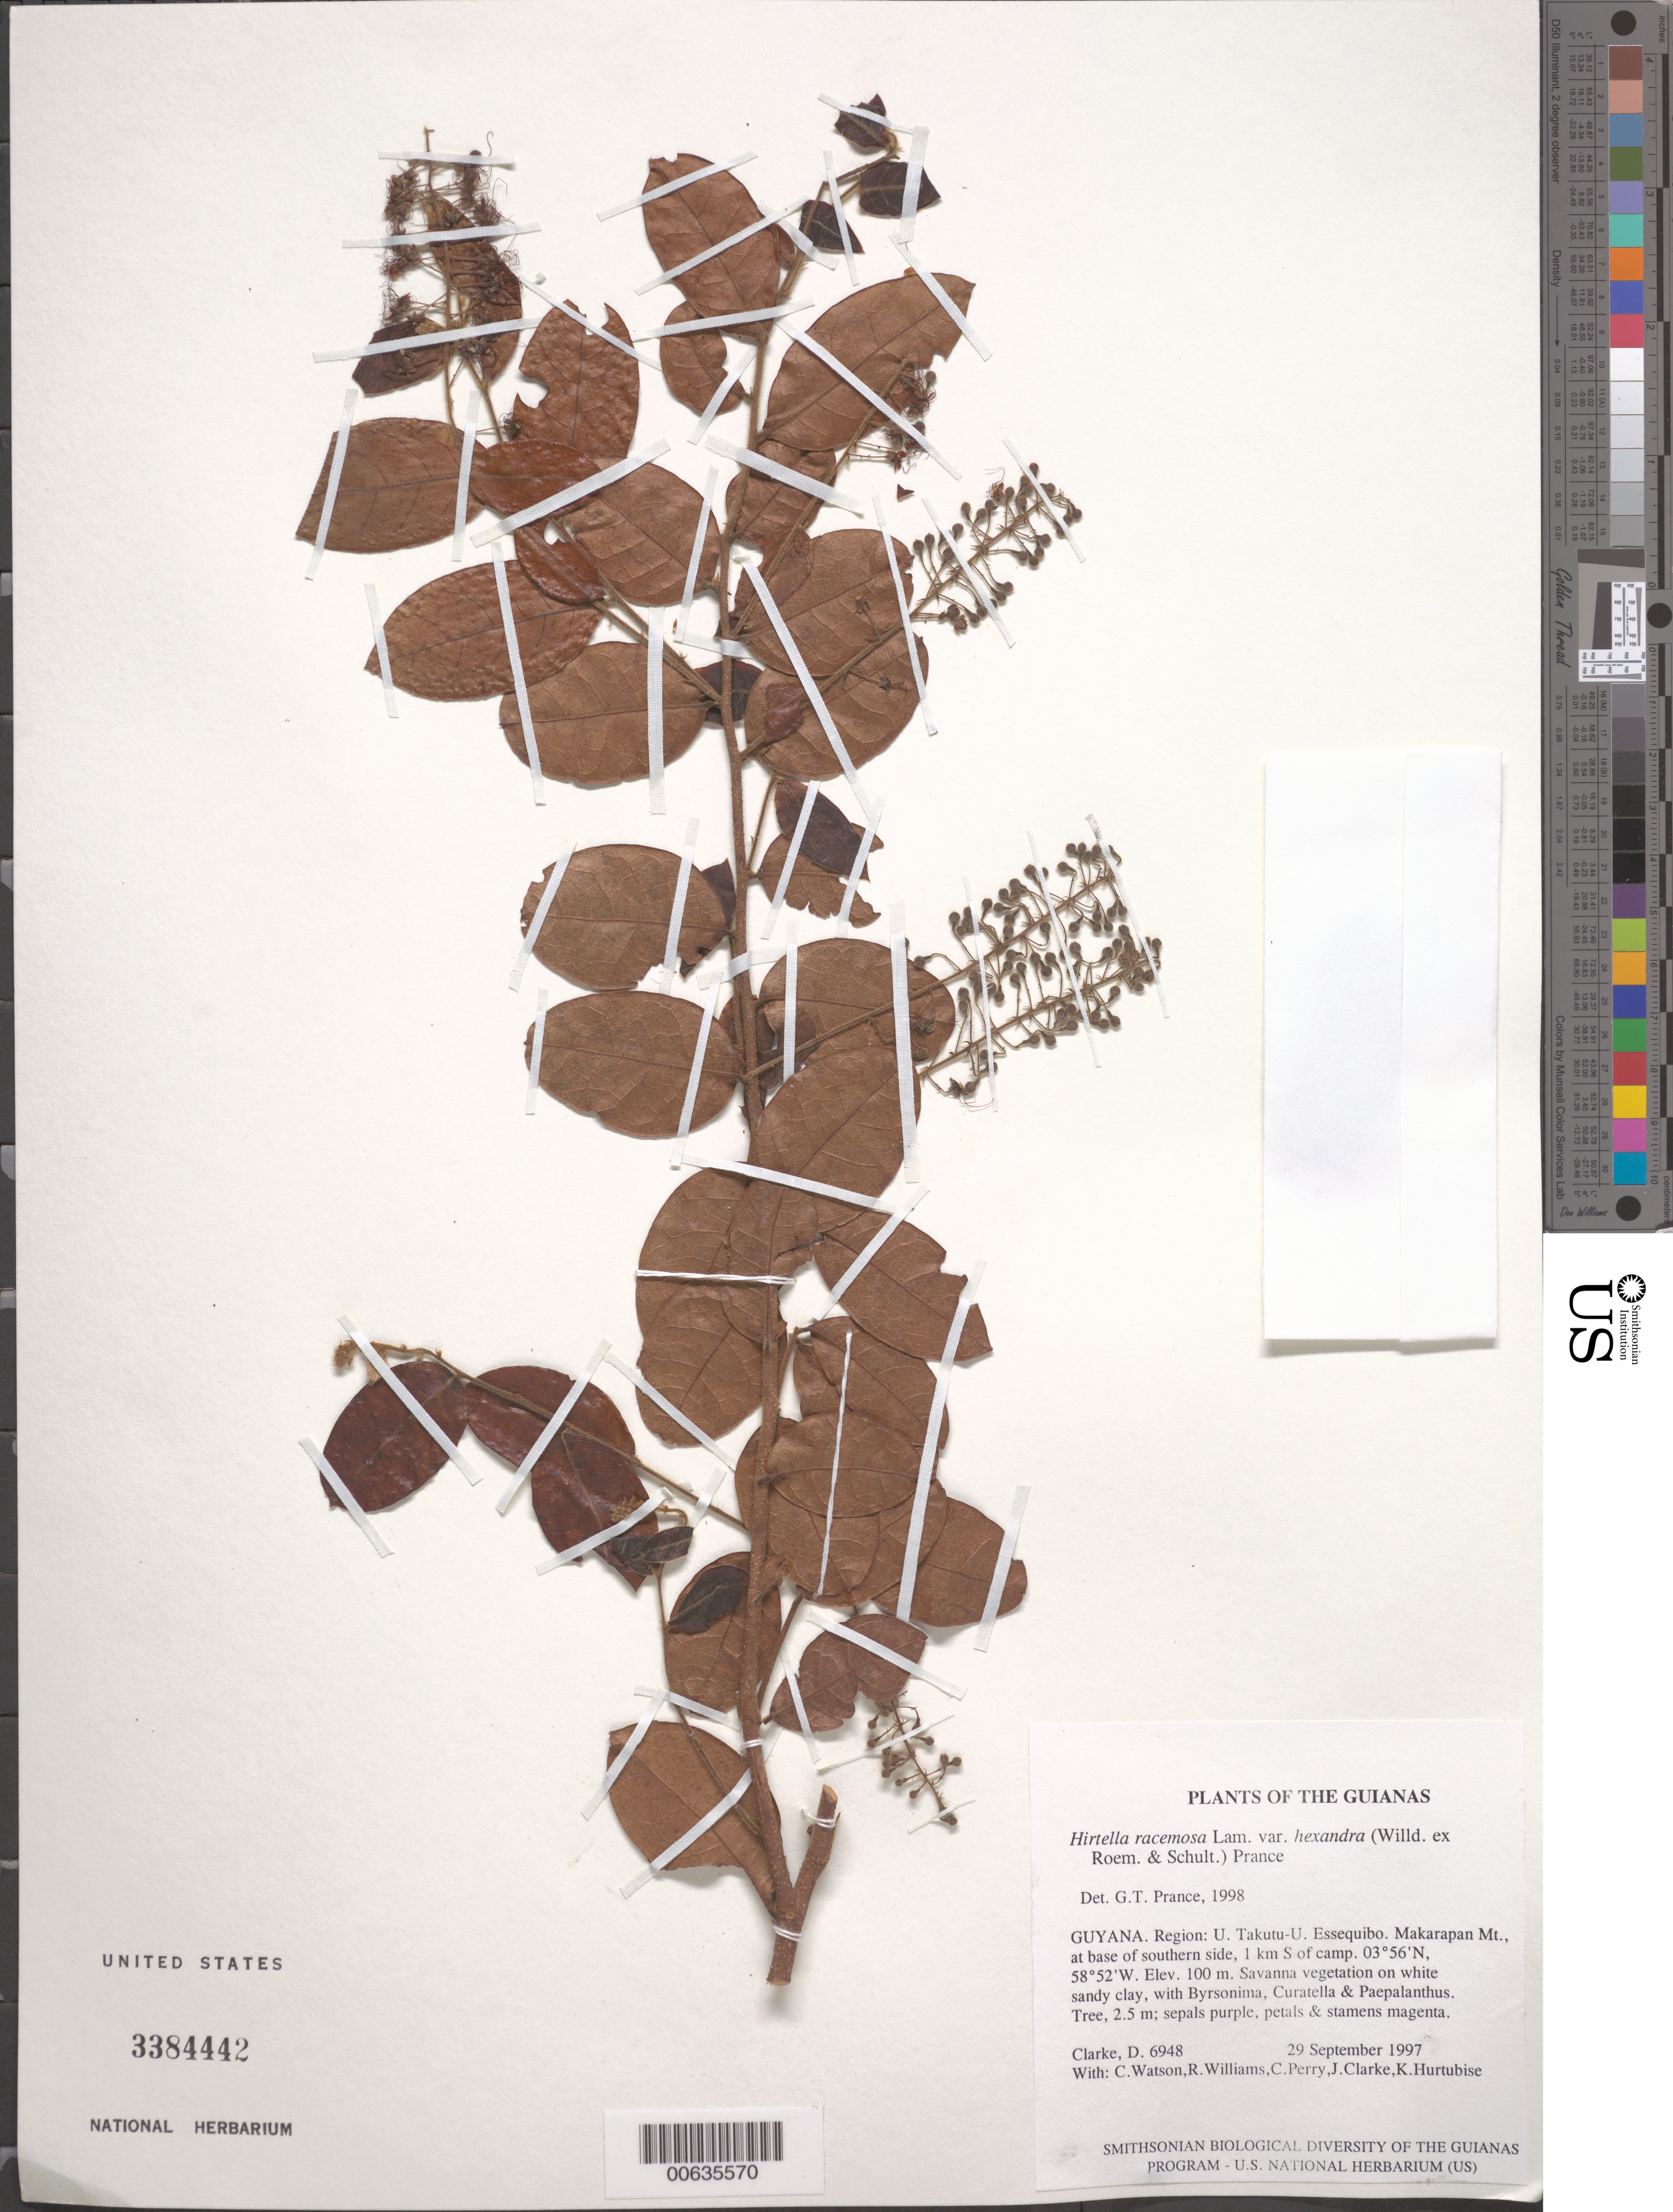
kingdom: Plantae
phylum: Tracheophyta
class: Magnoliopsida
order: Malpighiales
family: Chrysobalanaceae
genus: Hirtella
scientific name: Hirtella racemosa var. hexandra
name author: (Willd. ex Roem. & Schult.) Prance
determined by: Prance, G. T.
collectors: H. D. Clarke, C. Watson, R. Williams, C. Perry, J. Clarke & K. Hurtubise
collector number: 6948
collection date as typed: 29 September 1997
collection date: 1997-09-29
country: Guyana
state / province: U. Takutu-U. Essequibo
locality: Makarapan Mt., at base of southern side, 1 km S of camp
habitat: Savanna vegetation on white sandy clay, with Byrsonima, Curatella & Paepalanthus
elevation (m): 100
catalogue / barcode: US 3384442